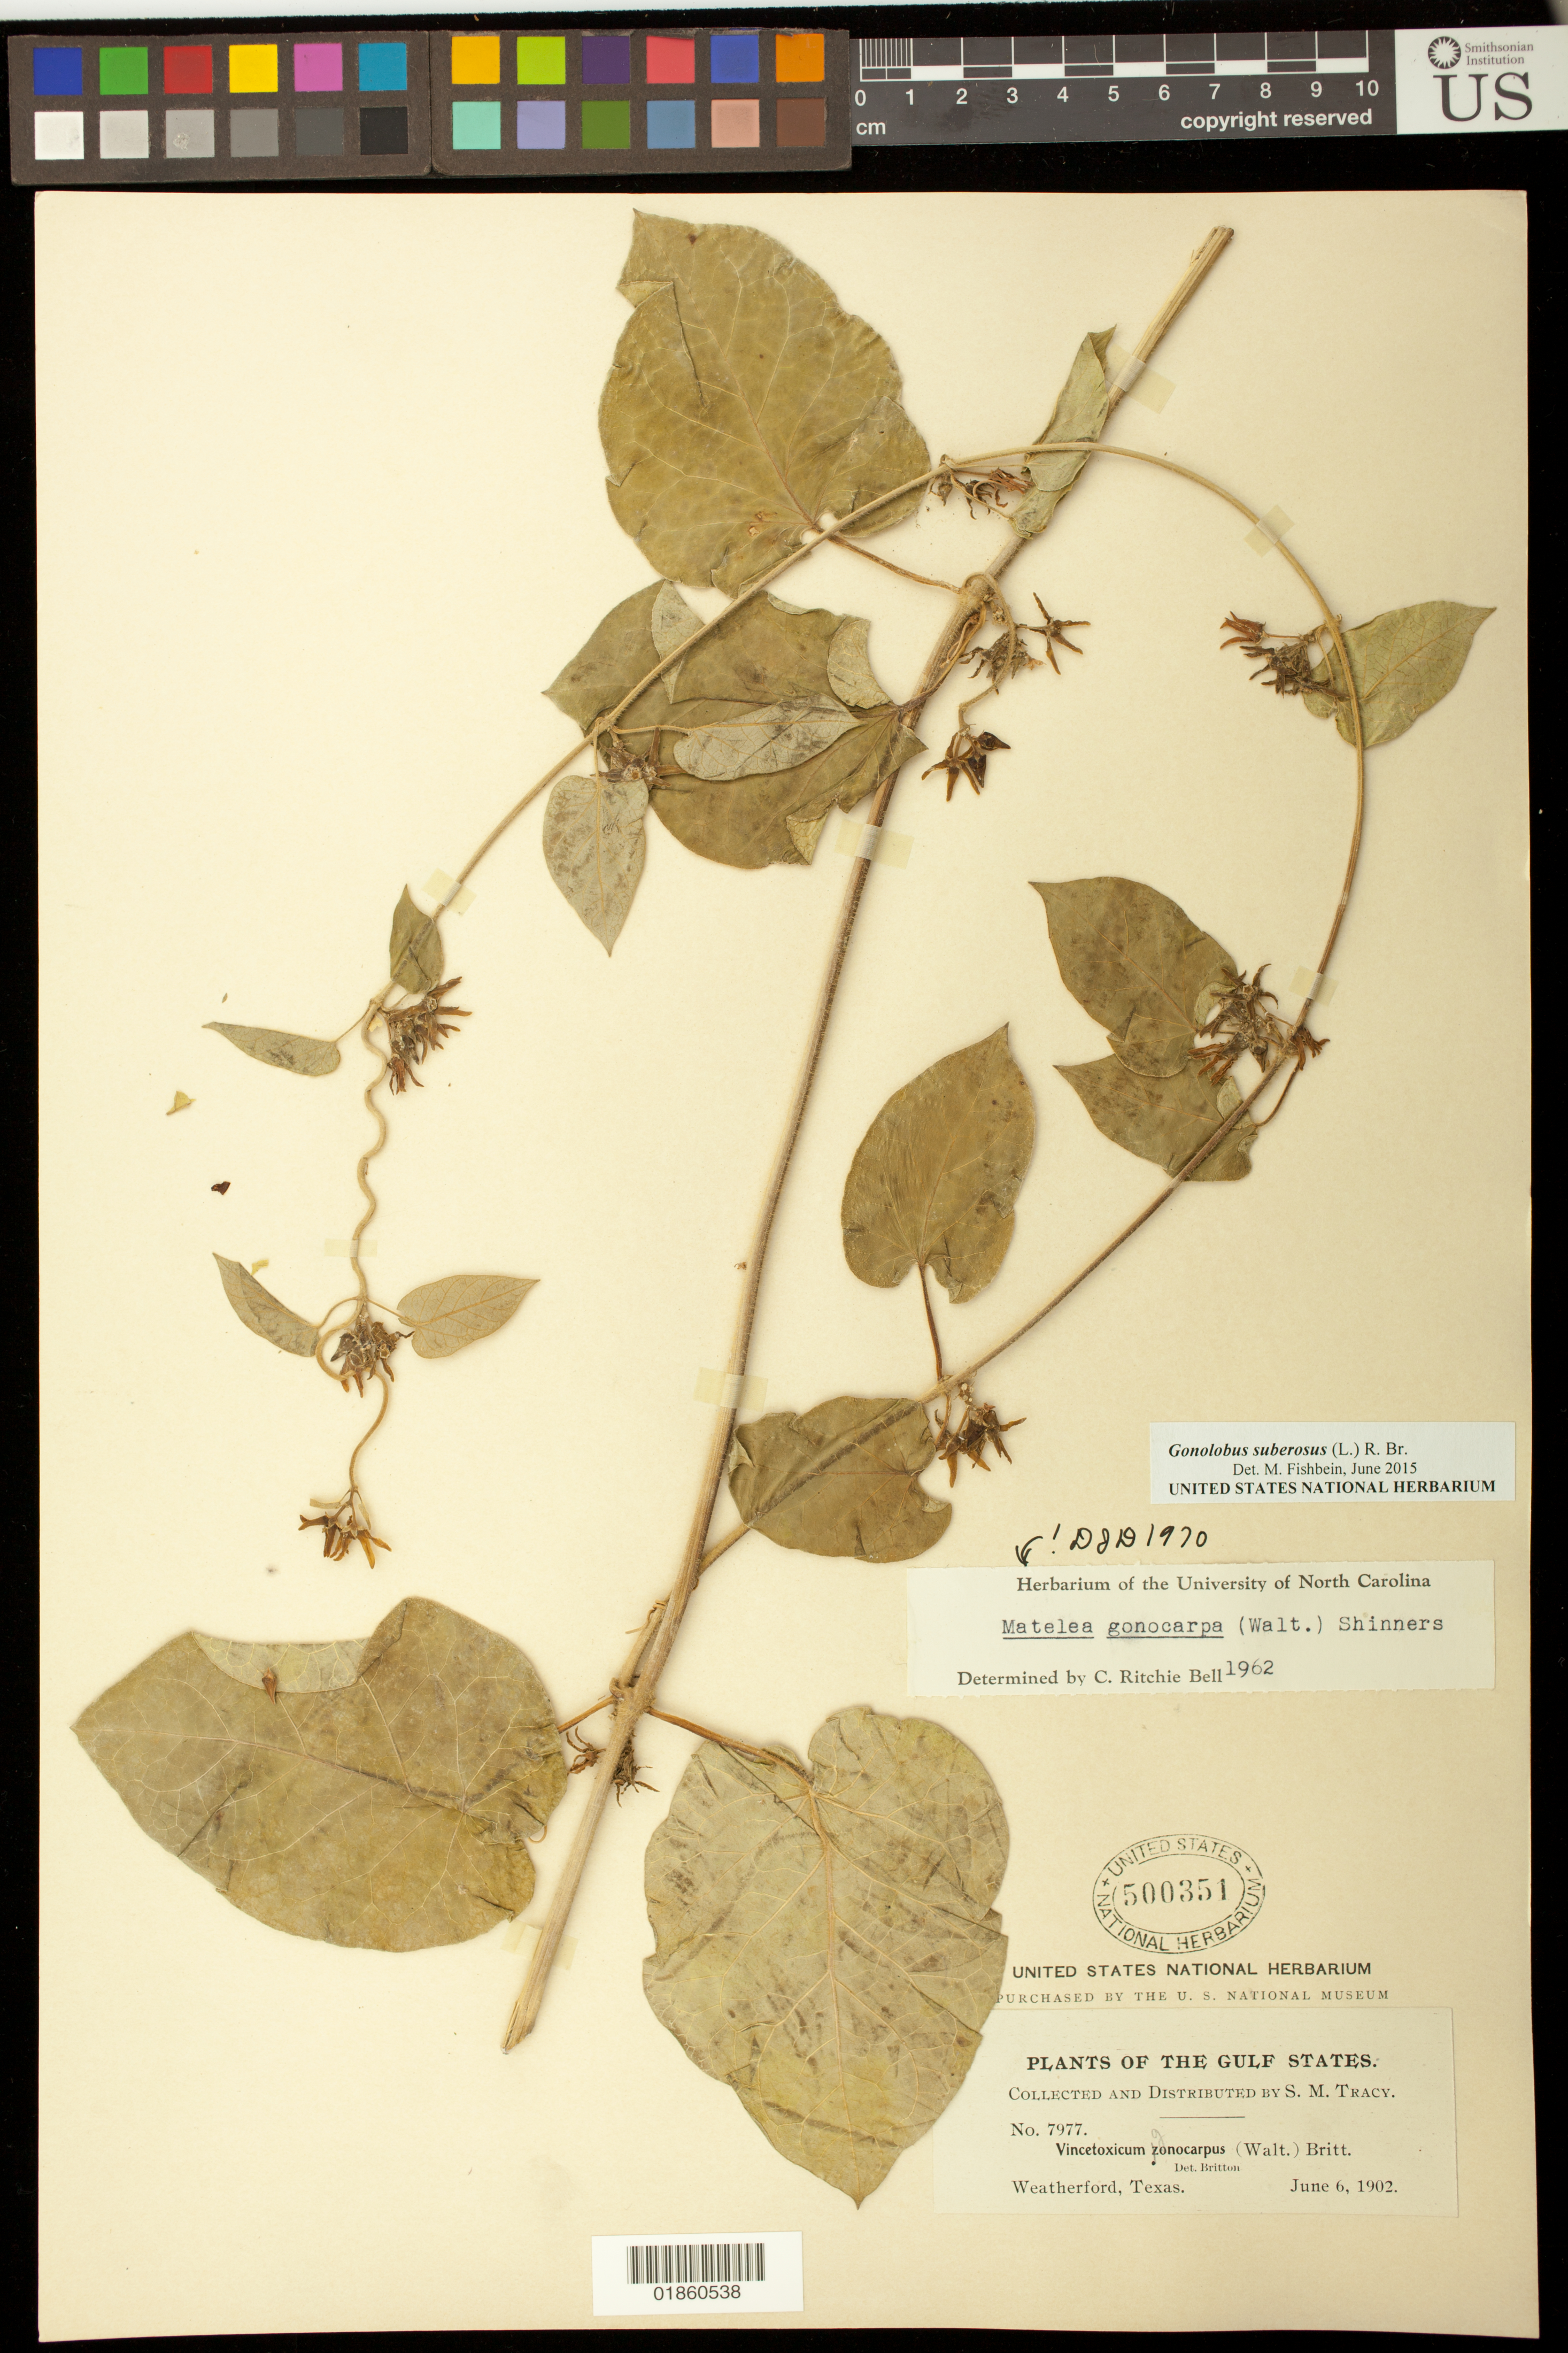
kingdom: Plantae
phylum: Tracheophyta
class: Magnoliopsida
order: Gentianales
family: Apocynaceae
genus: Gonolobus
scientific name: Gonolobus suberosus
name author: (L.) R. Br.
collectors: S. M. Tracy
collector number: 7977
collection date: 1902-06-06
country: United States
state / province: Texas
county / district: Parker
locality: Weatherford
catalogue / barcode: US 500351